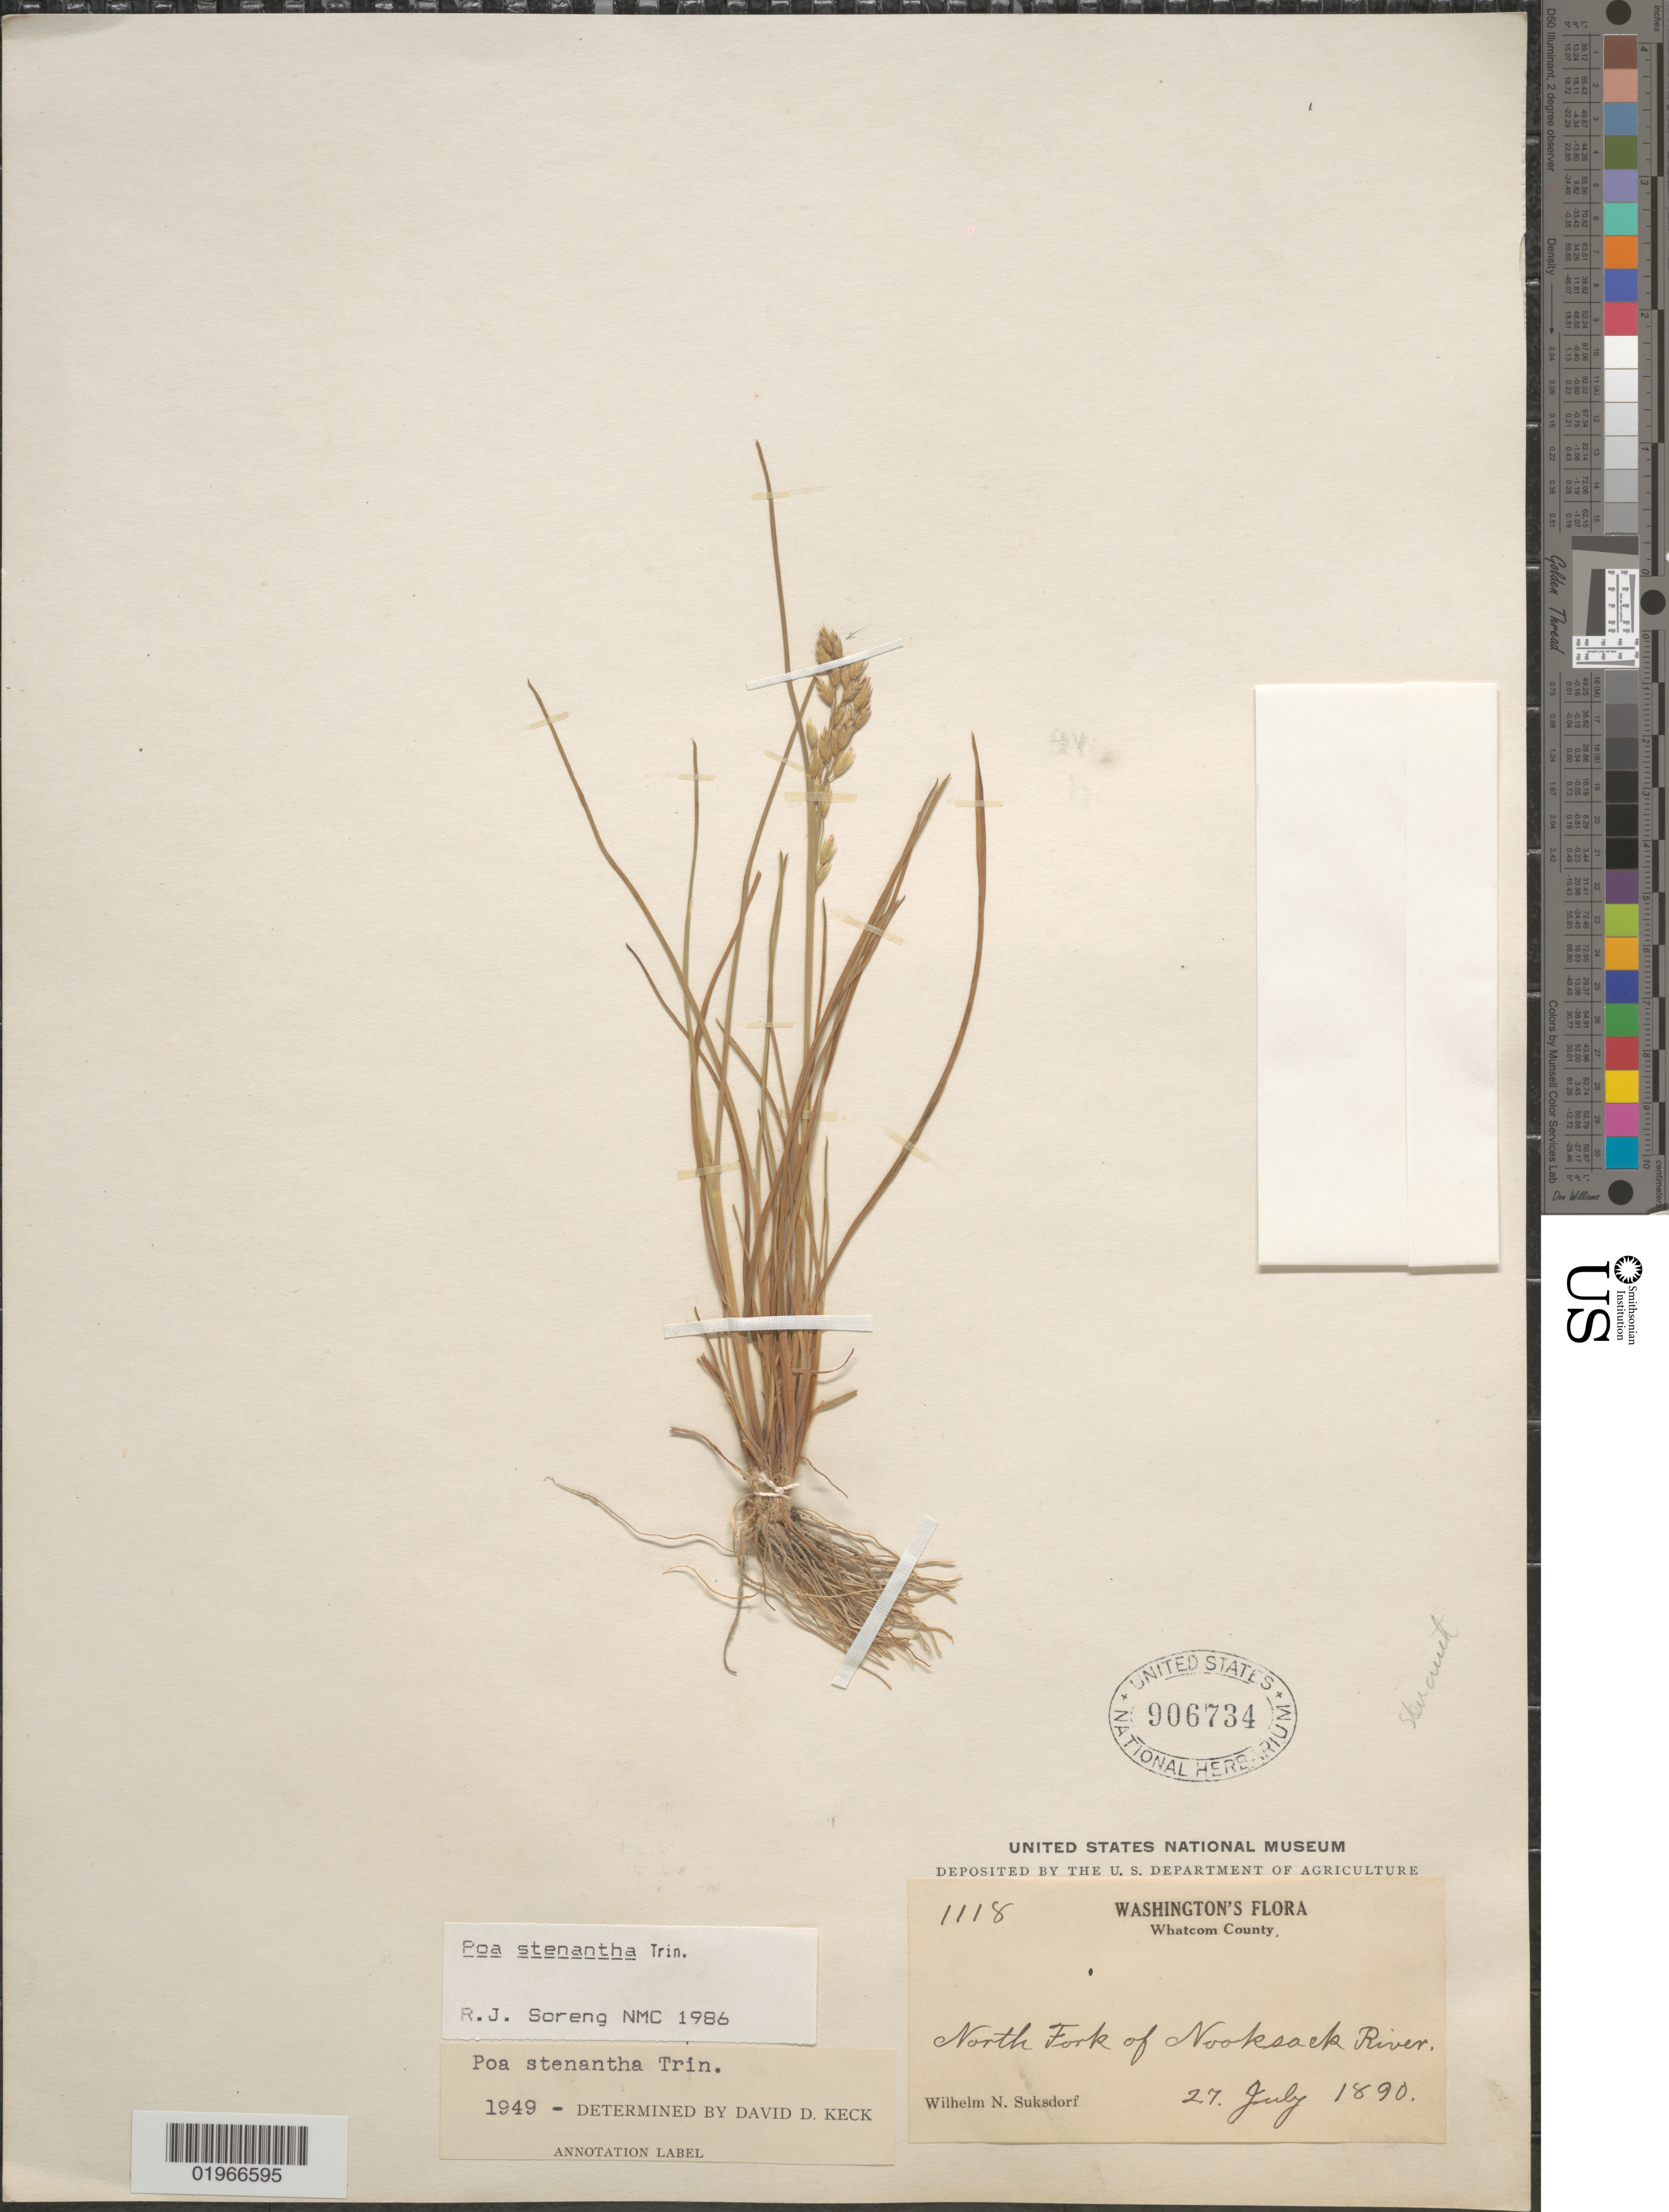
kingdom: Plantae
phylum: Tracheophyta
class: Liliopsida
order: Poales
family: Poaceae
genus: Poa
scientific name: Poa stenantha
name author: Trin.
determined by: Soreng, Robert J., Research Associate (BOT), Smithsonian Institution - National Museum of Natural History (UNITED STATES)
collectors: W. N. Suksdorf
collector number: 1118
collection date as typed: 27, July 1890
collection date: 1890-07-27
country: United States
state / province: Washington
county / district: Whatcom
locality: North Fork of Nooksack River.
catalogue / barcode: US 906734